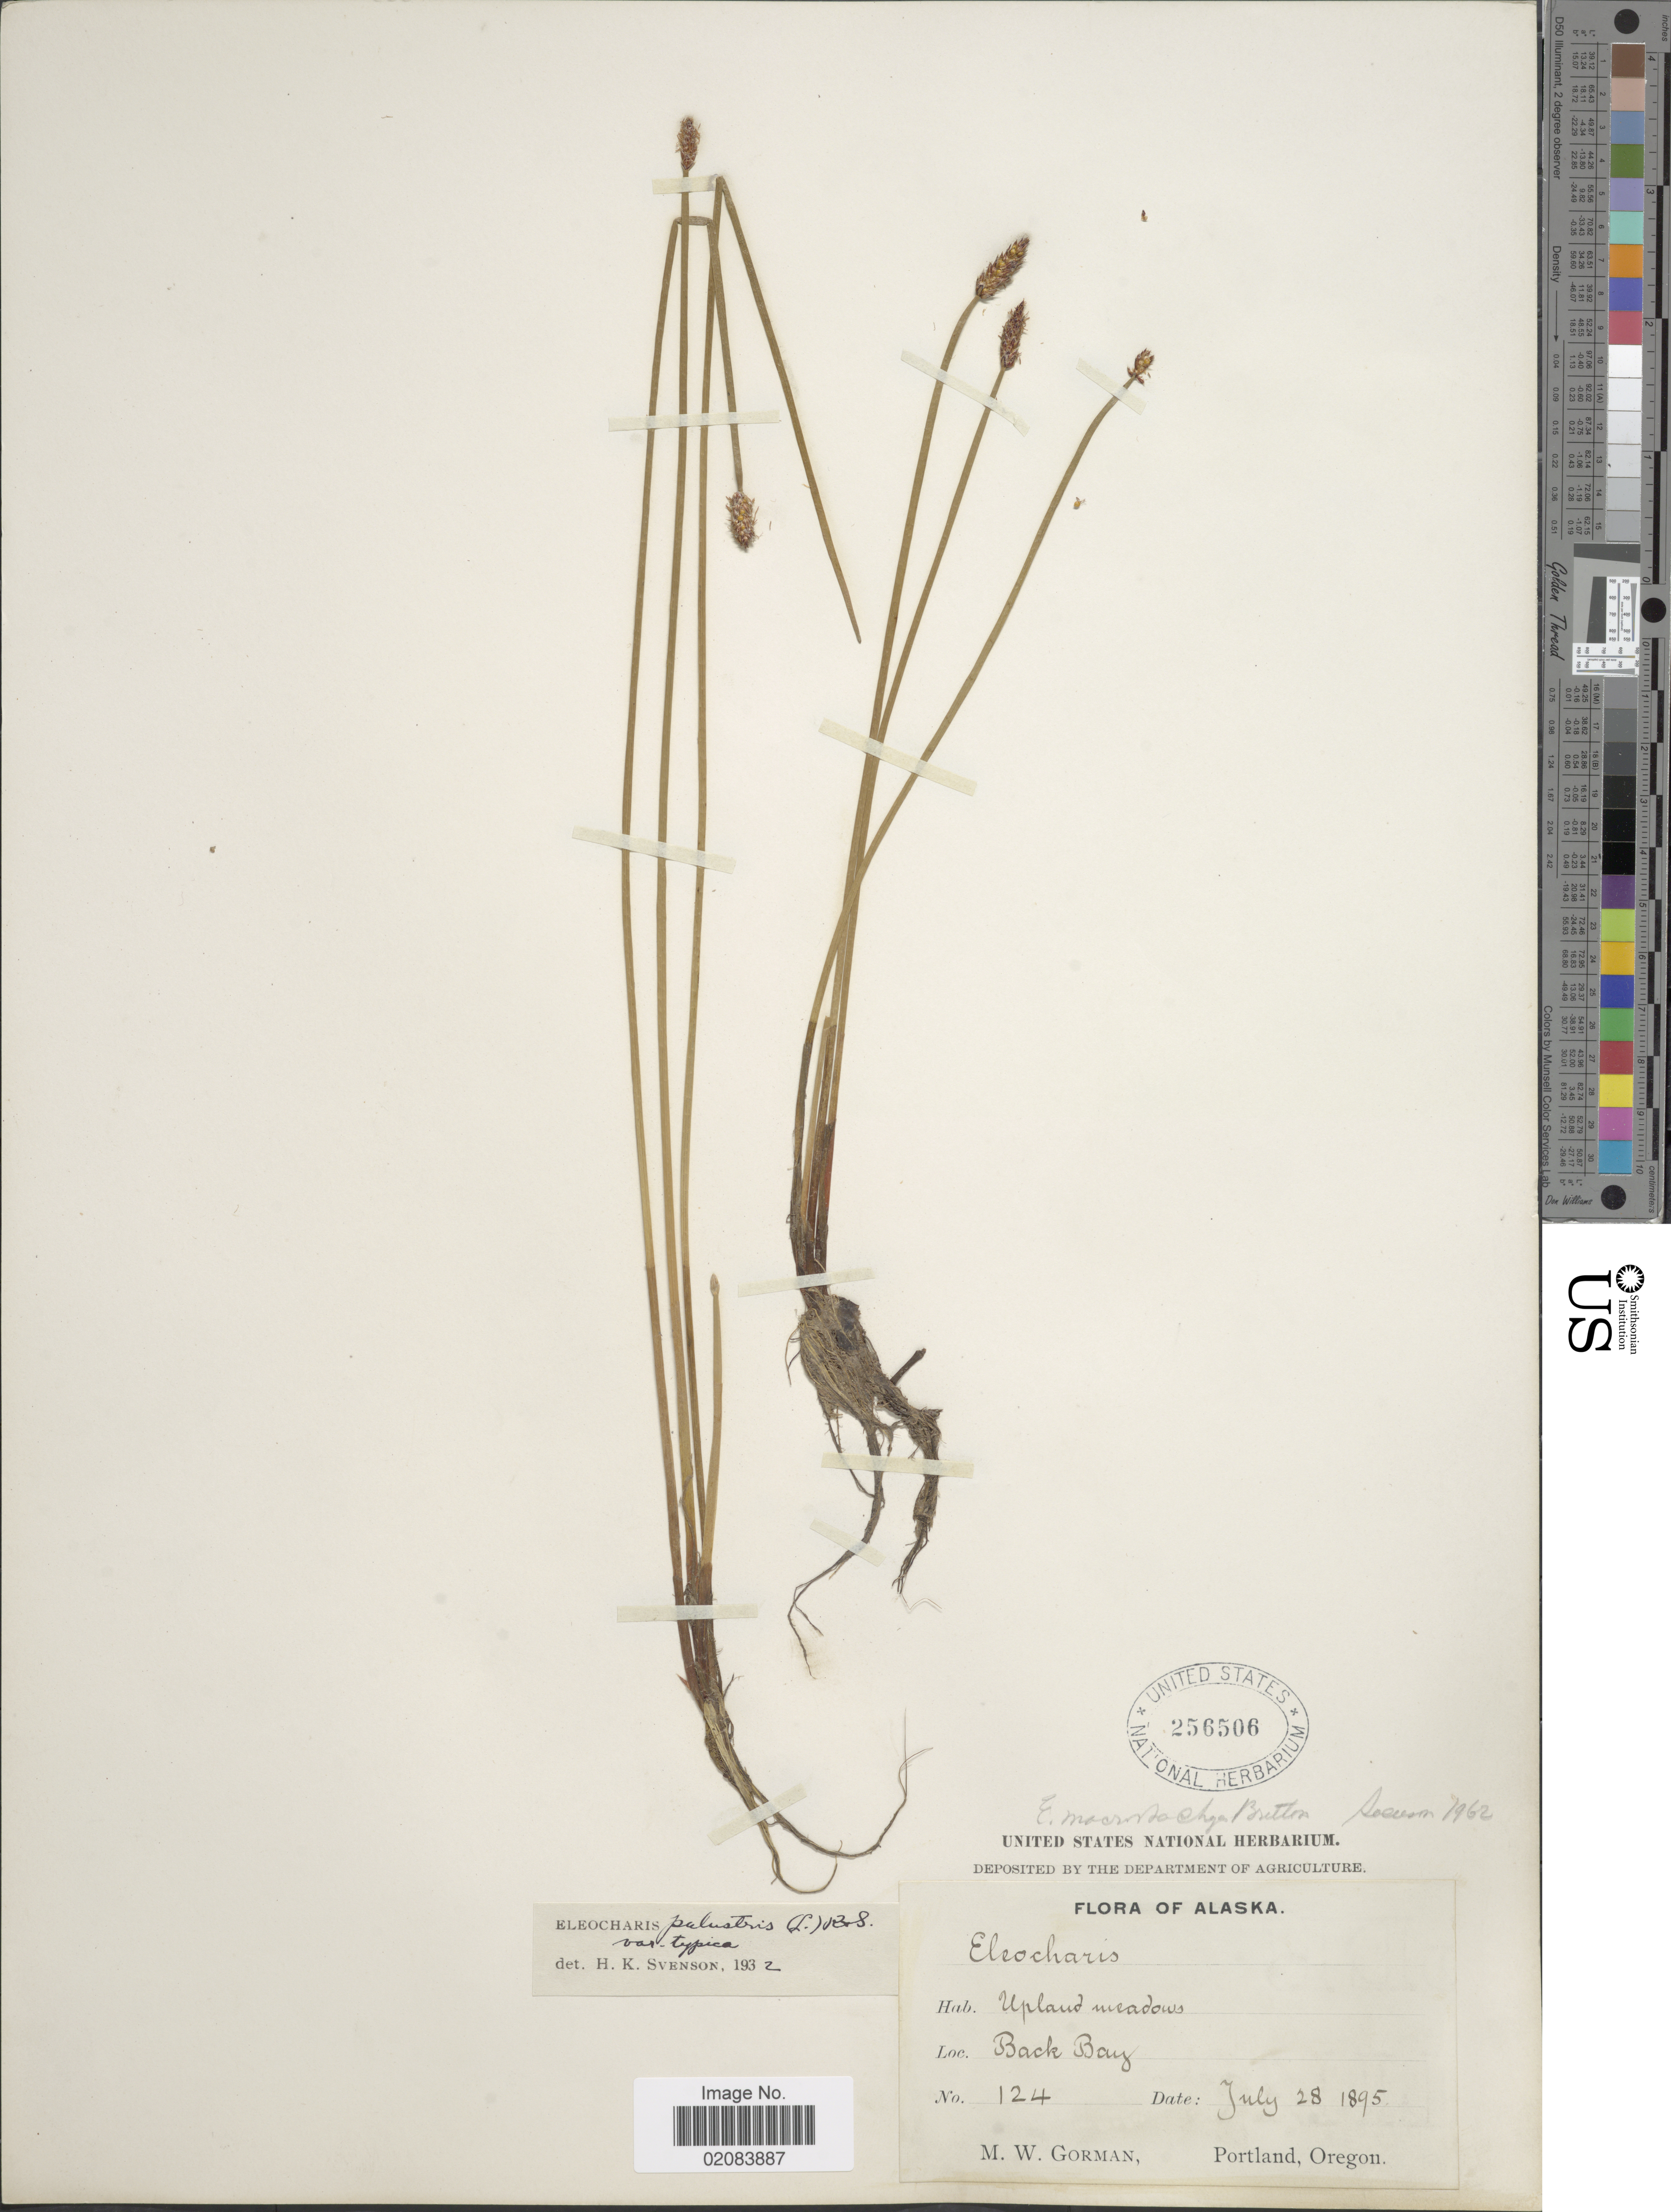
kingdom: Plantae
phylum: Tracheophyta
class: Liliopsida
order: Poales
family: Cyperaceae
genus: Eleocharis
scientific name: Eleocharis palustris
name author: (L.) Roem. & Schult.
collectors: M. W. Gorman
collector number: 124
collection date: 1895-07-28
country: United States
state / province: Alaska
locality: Back Bay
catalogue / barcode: US 256506